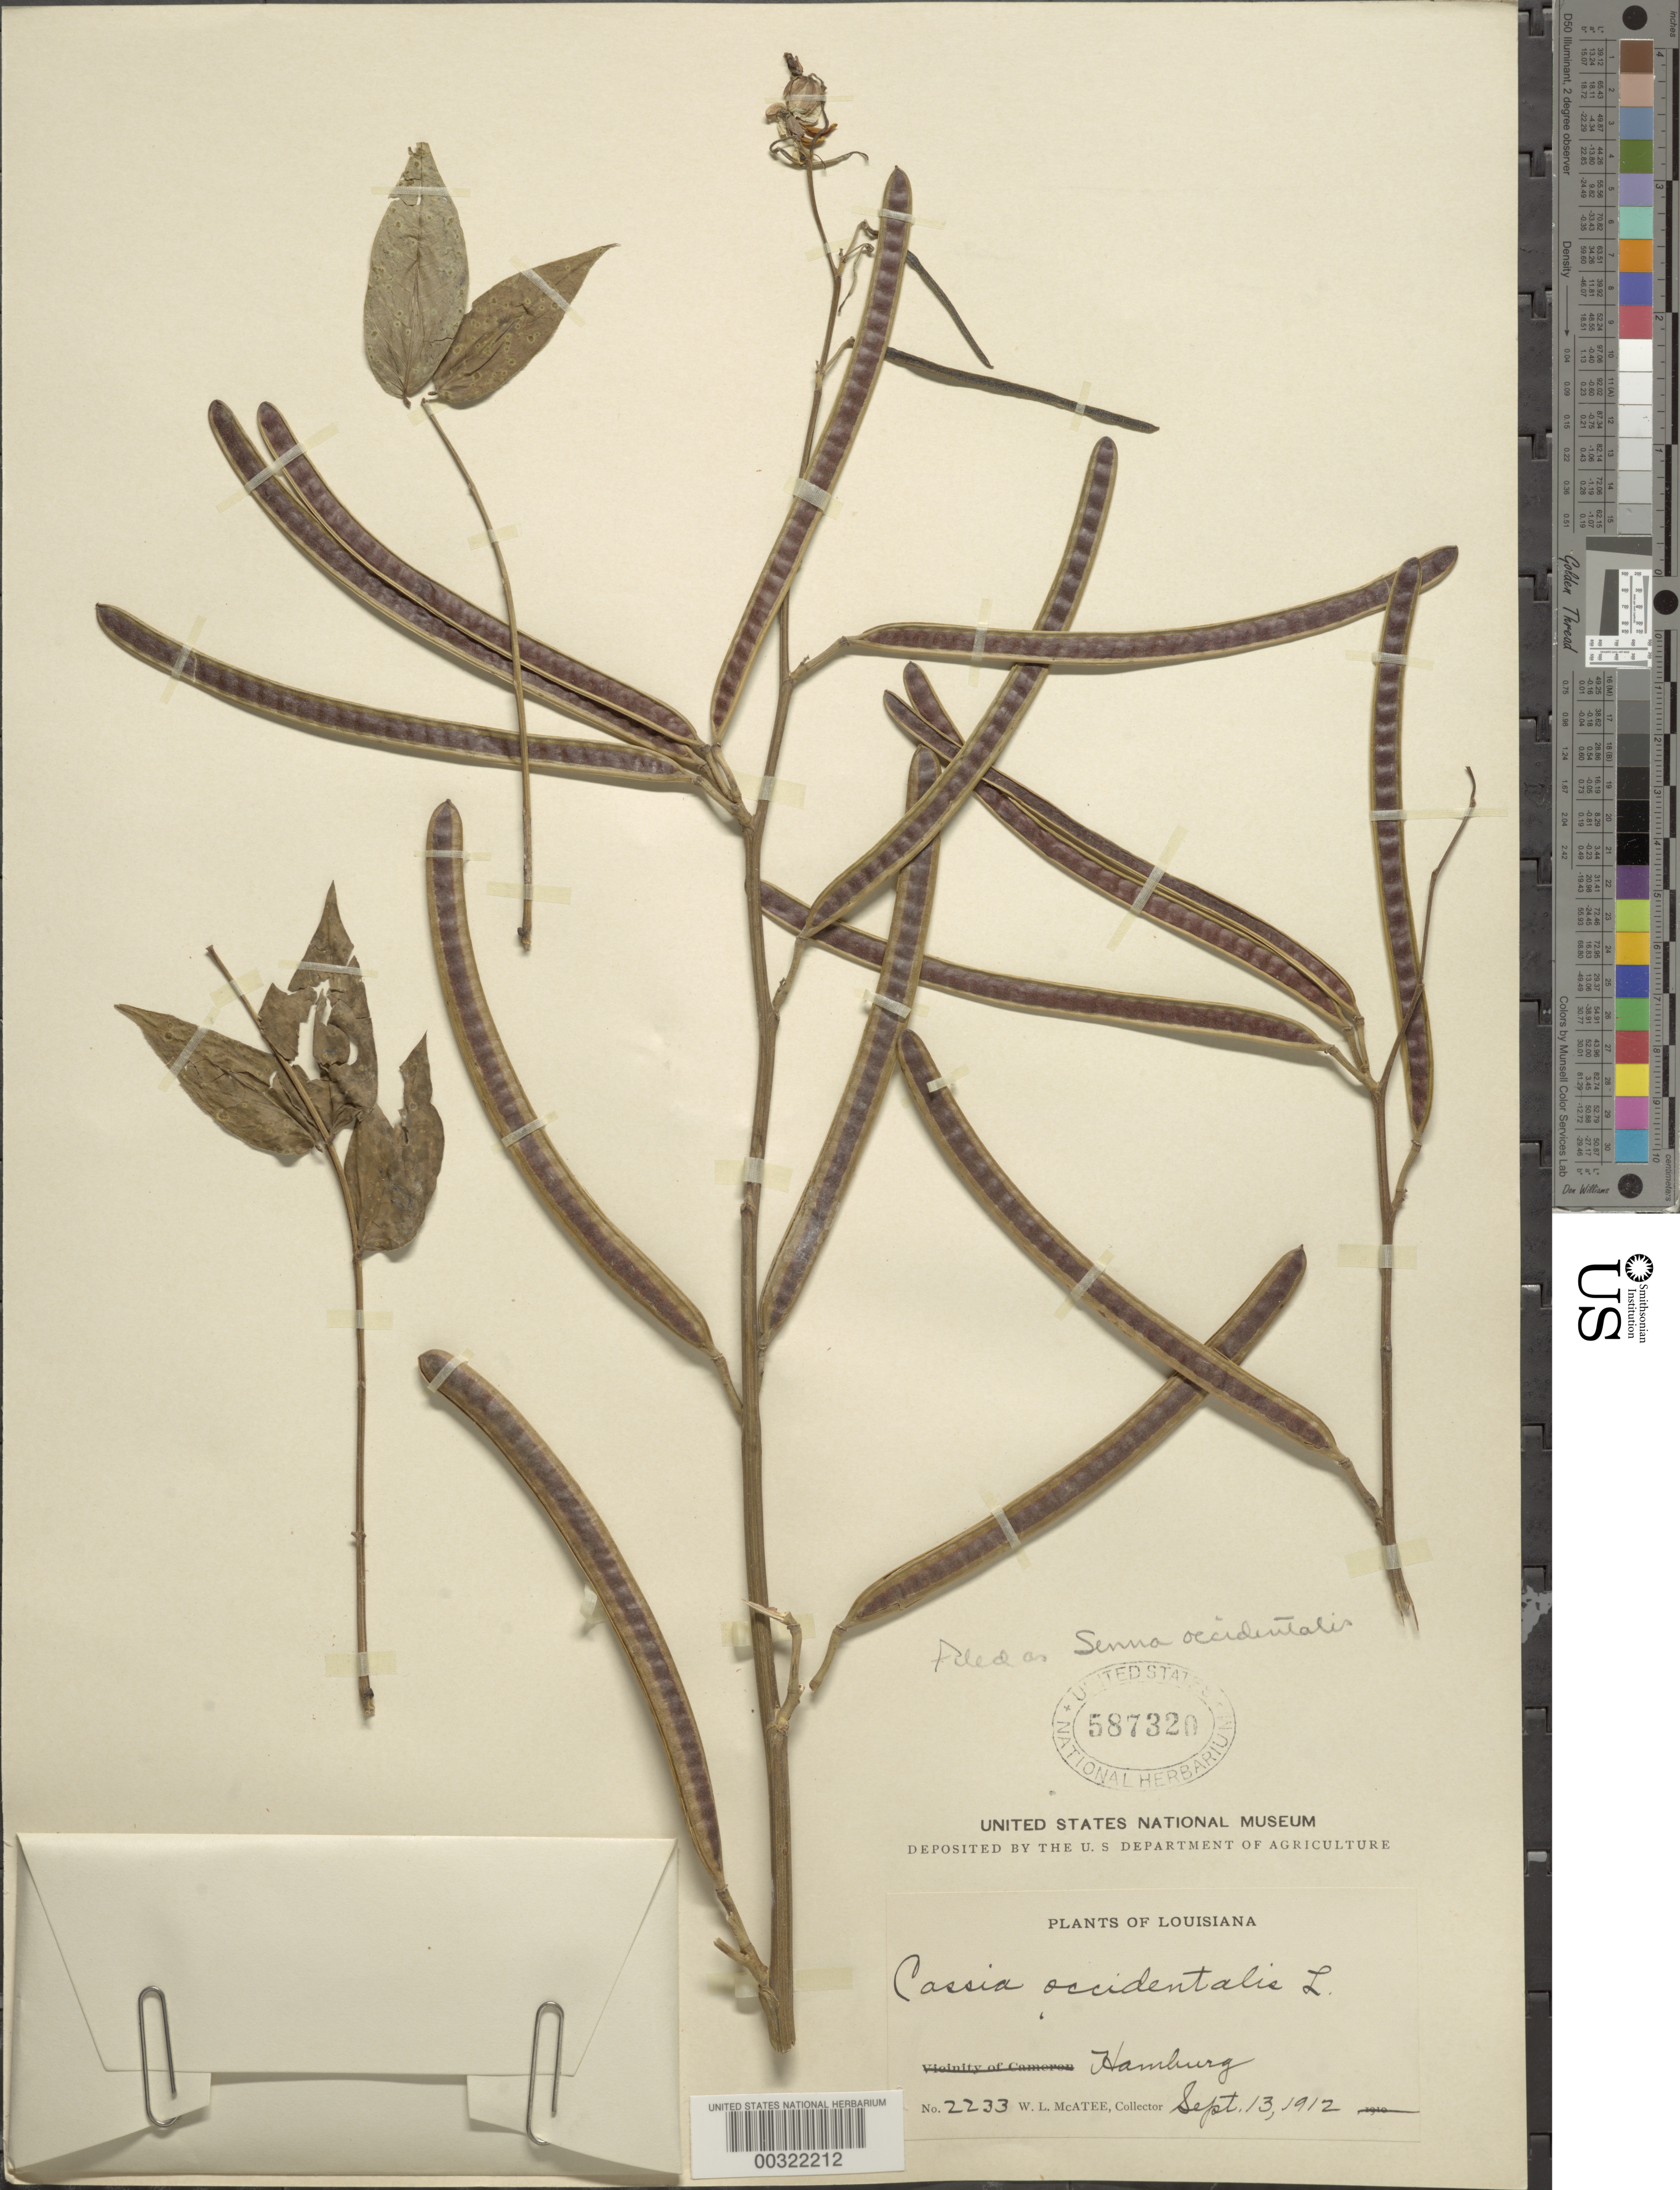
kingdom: Plantae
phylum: Tracheophyta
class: Magnoliopsida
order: Fabales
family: Fabaceae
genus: Senna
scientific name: Senna occidentalis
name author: (L.) Link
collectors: W. McAtee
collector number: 2233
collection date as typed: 13 Sep 1912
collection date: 1912-09-13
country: United States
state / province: Louisiana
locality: Hamburg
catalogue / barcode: US 587320